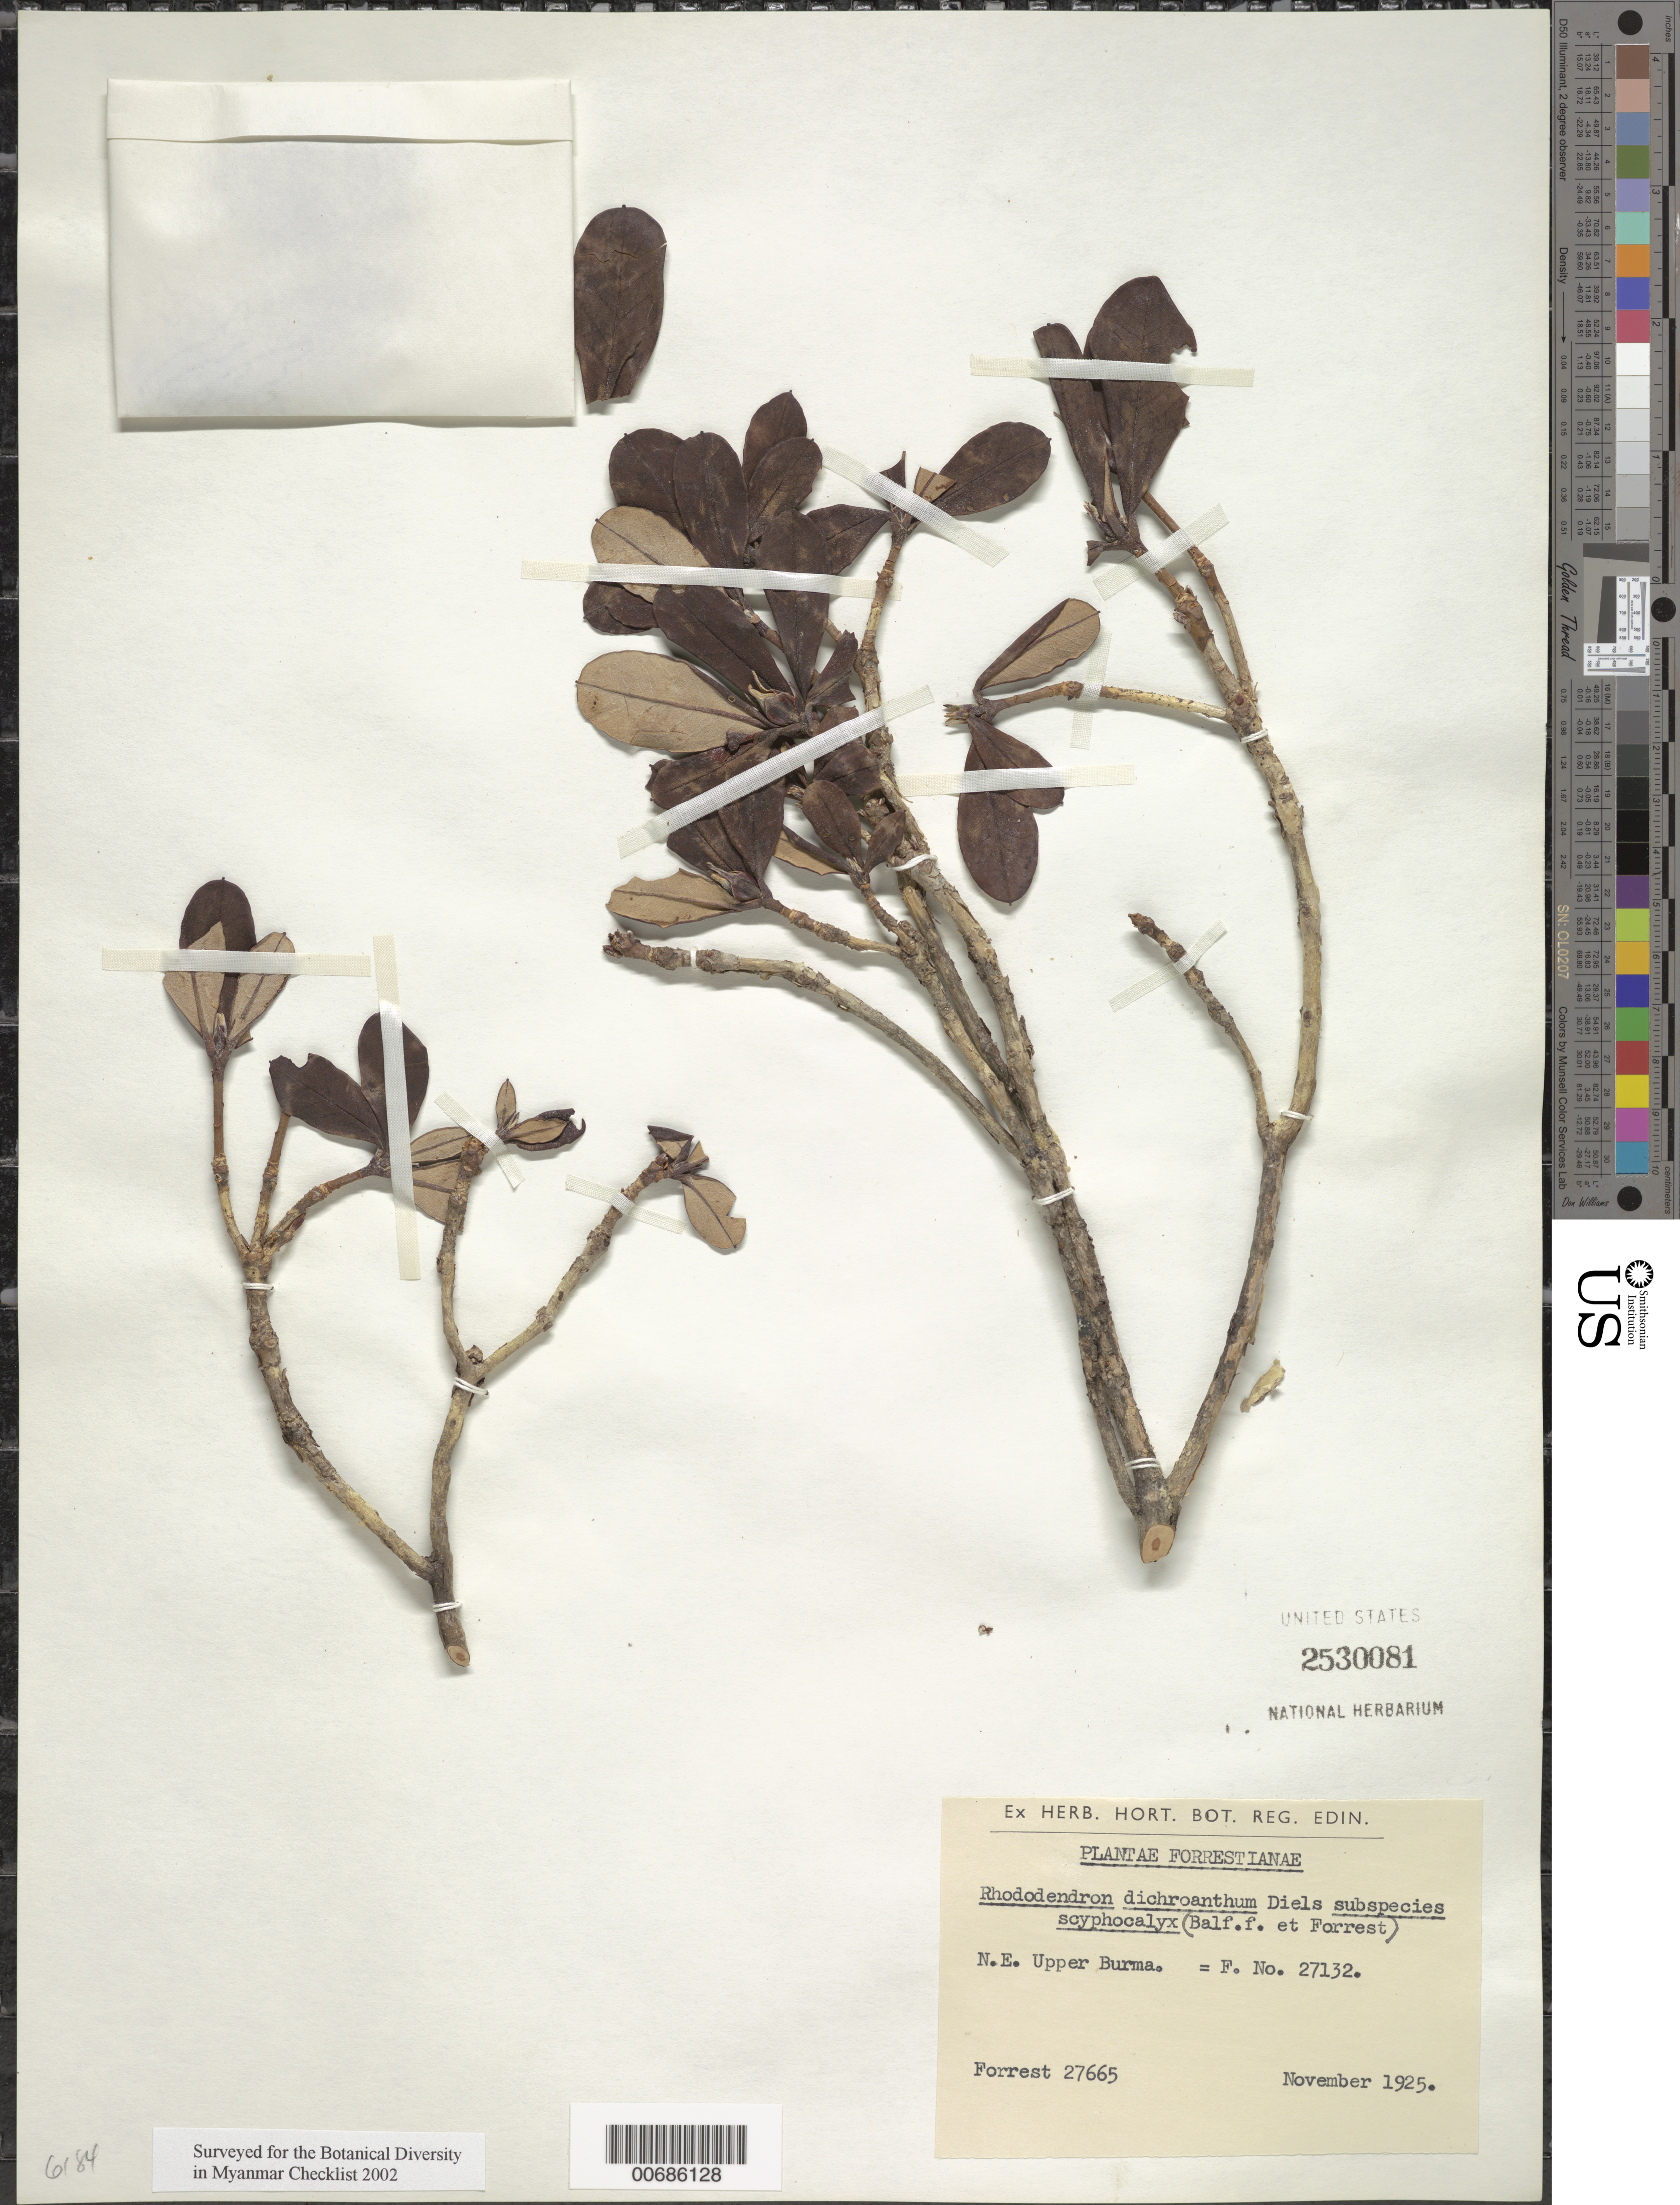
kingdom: Plantae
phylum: Tracheophyta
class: Magnoliopsida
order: Ericales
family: Ericaceae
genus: Rhododendron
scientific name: Rhododendron dichroanthum subsp. scyphocalyx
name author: (Balf. f. & Forrest) Cowan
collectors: G. Forrest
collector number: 27665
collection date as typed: Nov 1925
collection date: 1925-11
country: Myanmar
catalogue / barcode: US 2530081